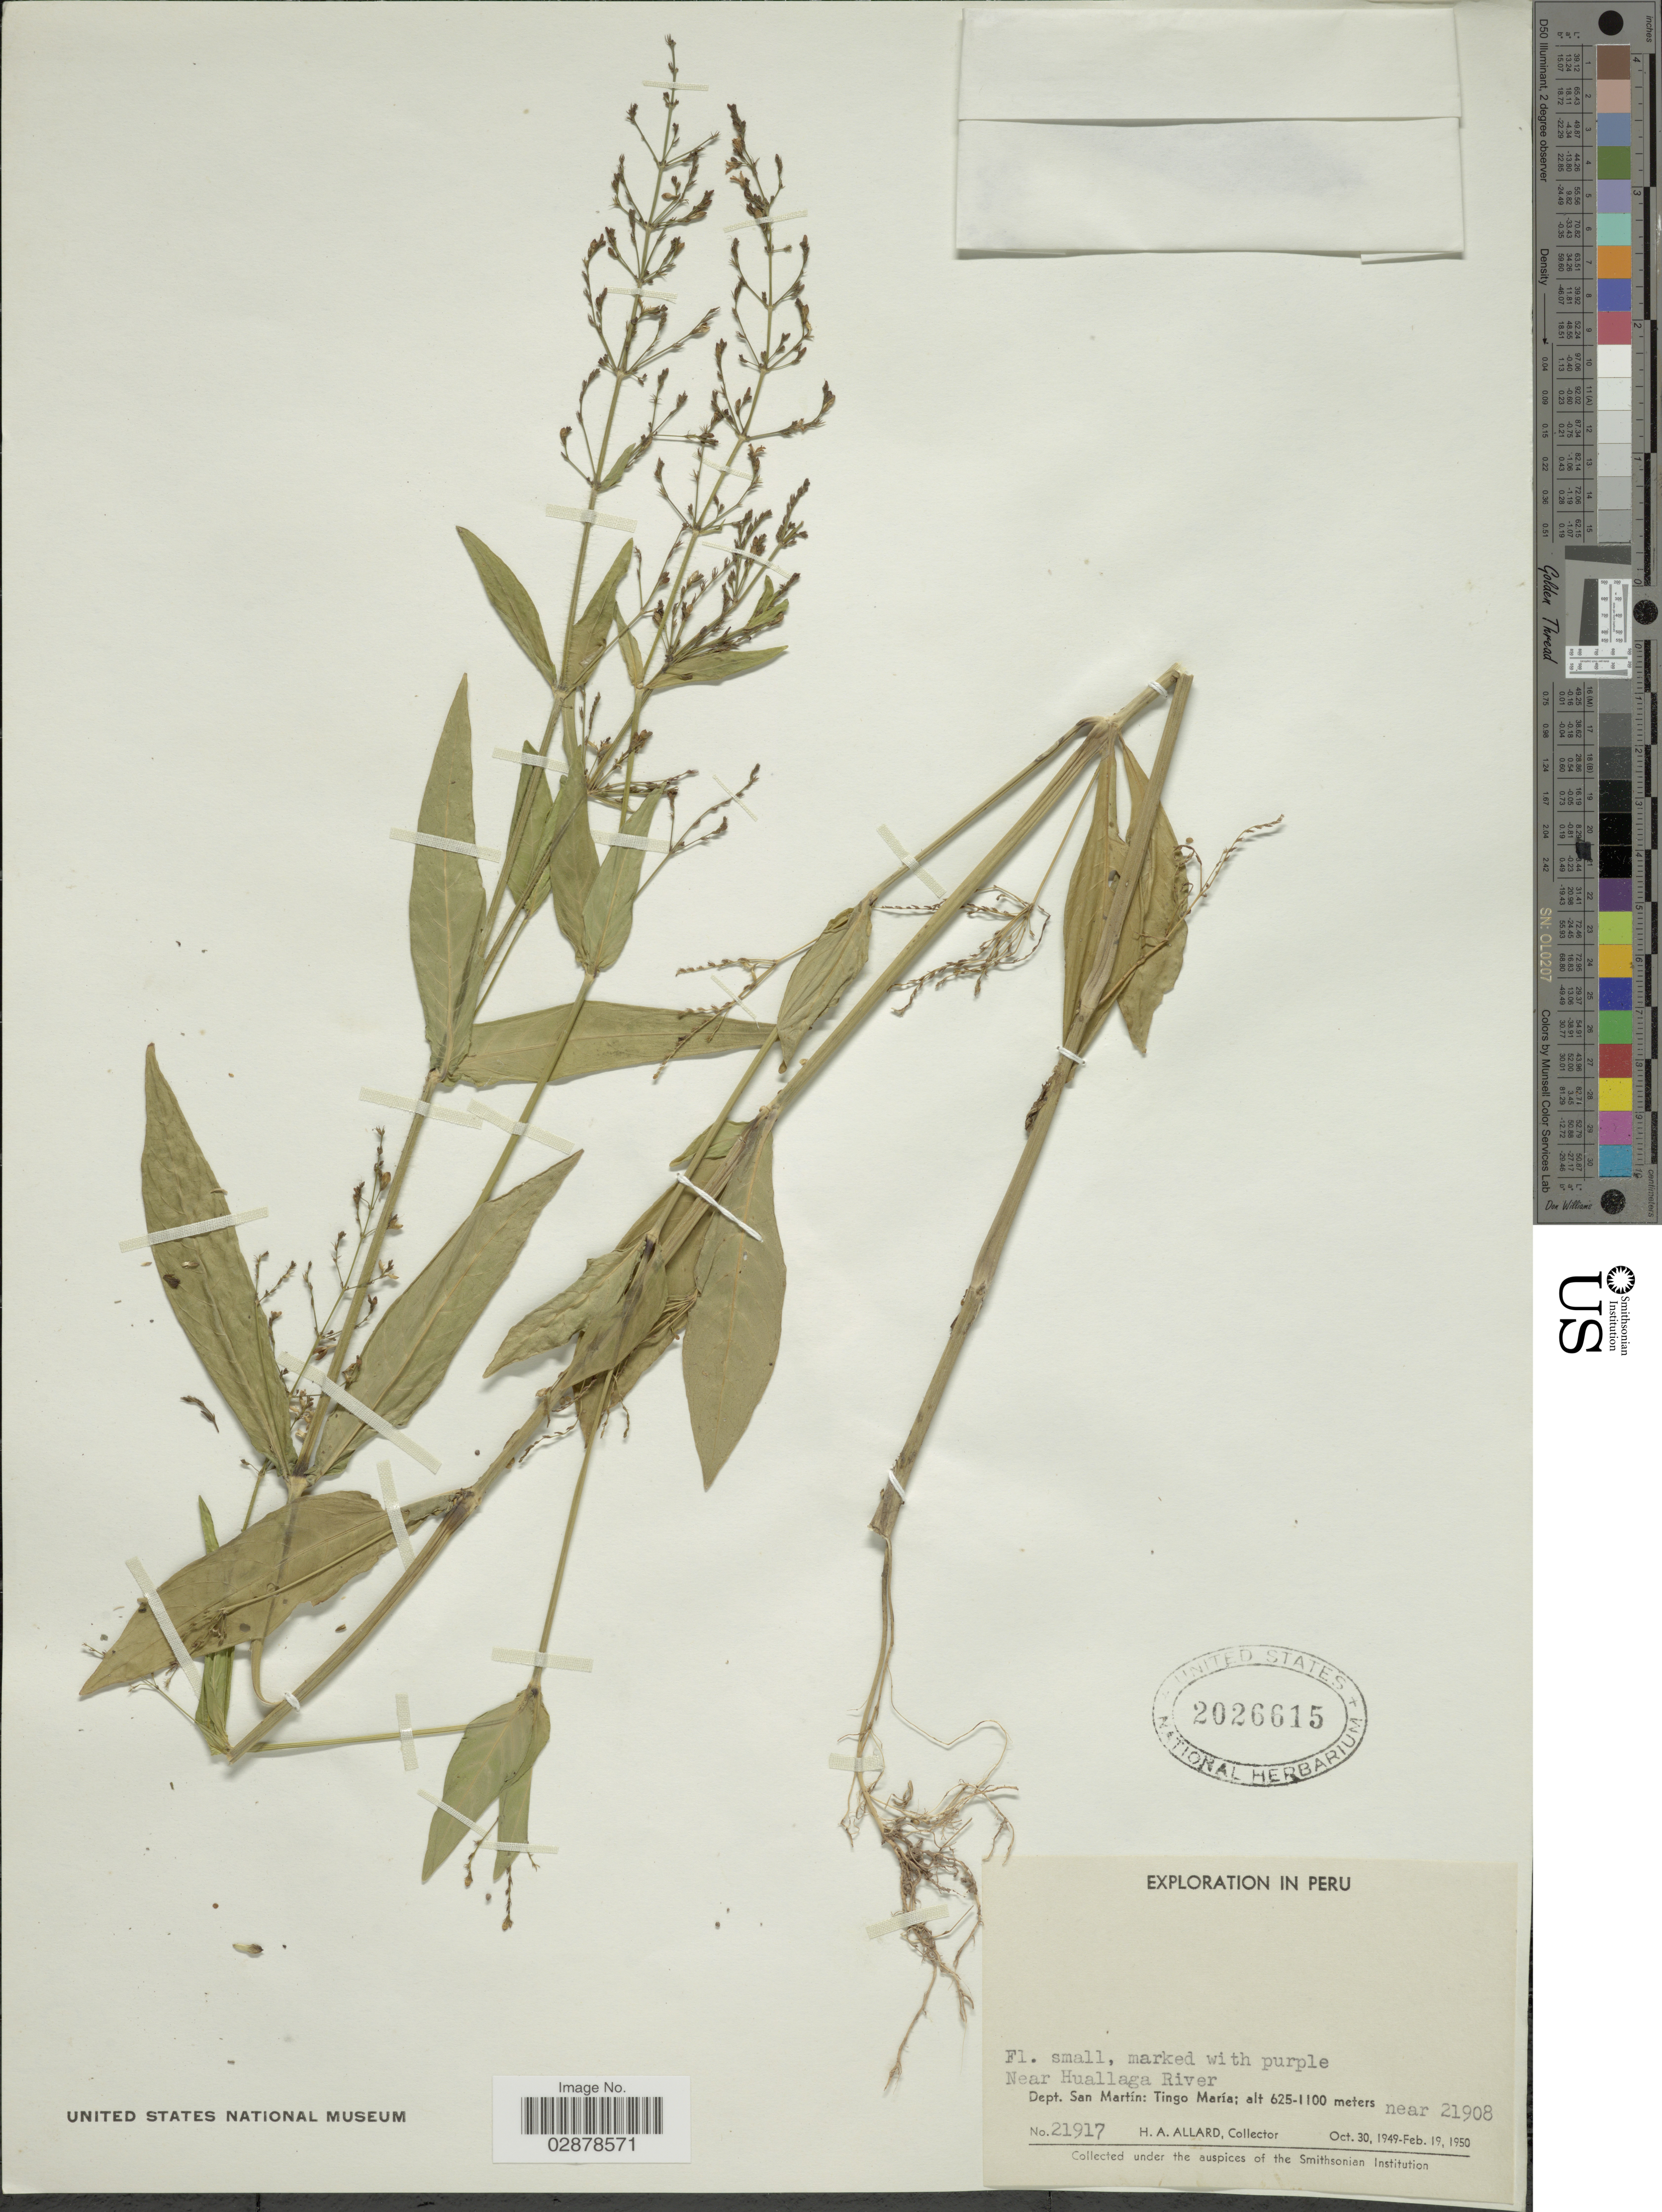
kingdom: Plantae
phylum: Tracheophyta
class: Magnoliopsida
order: Lamiales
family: Acanthaceae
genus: Justicia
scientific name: Justicia comata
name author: (L.) Lam.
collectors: H. A. Allard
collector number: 21917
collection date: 1949-10-30/1950-02-19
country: Peru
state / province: San Martín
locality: Dept. San Martín: Tingo María, Near Huallaga River.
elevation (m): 625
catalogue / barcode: US 2026615